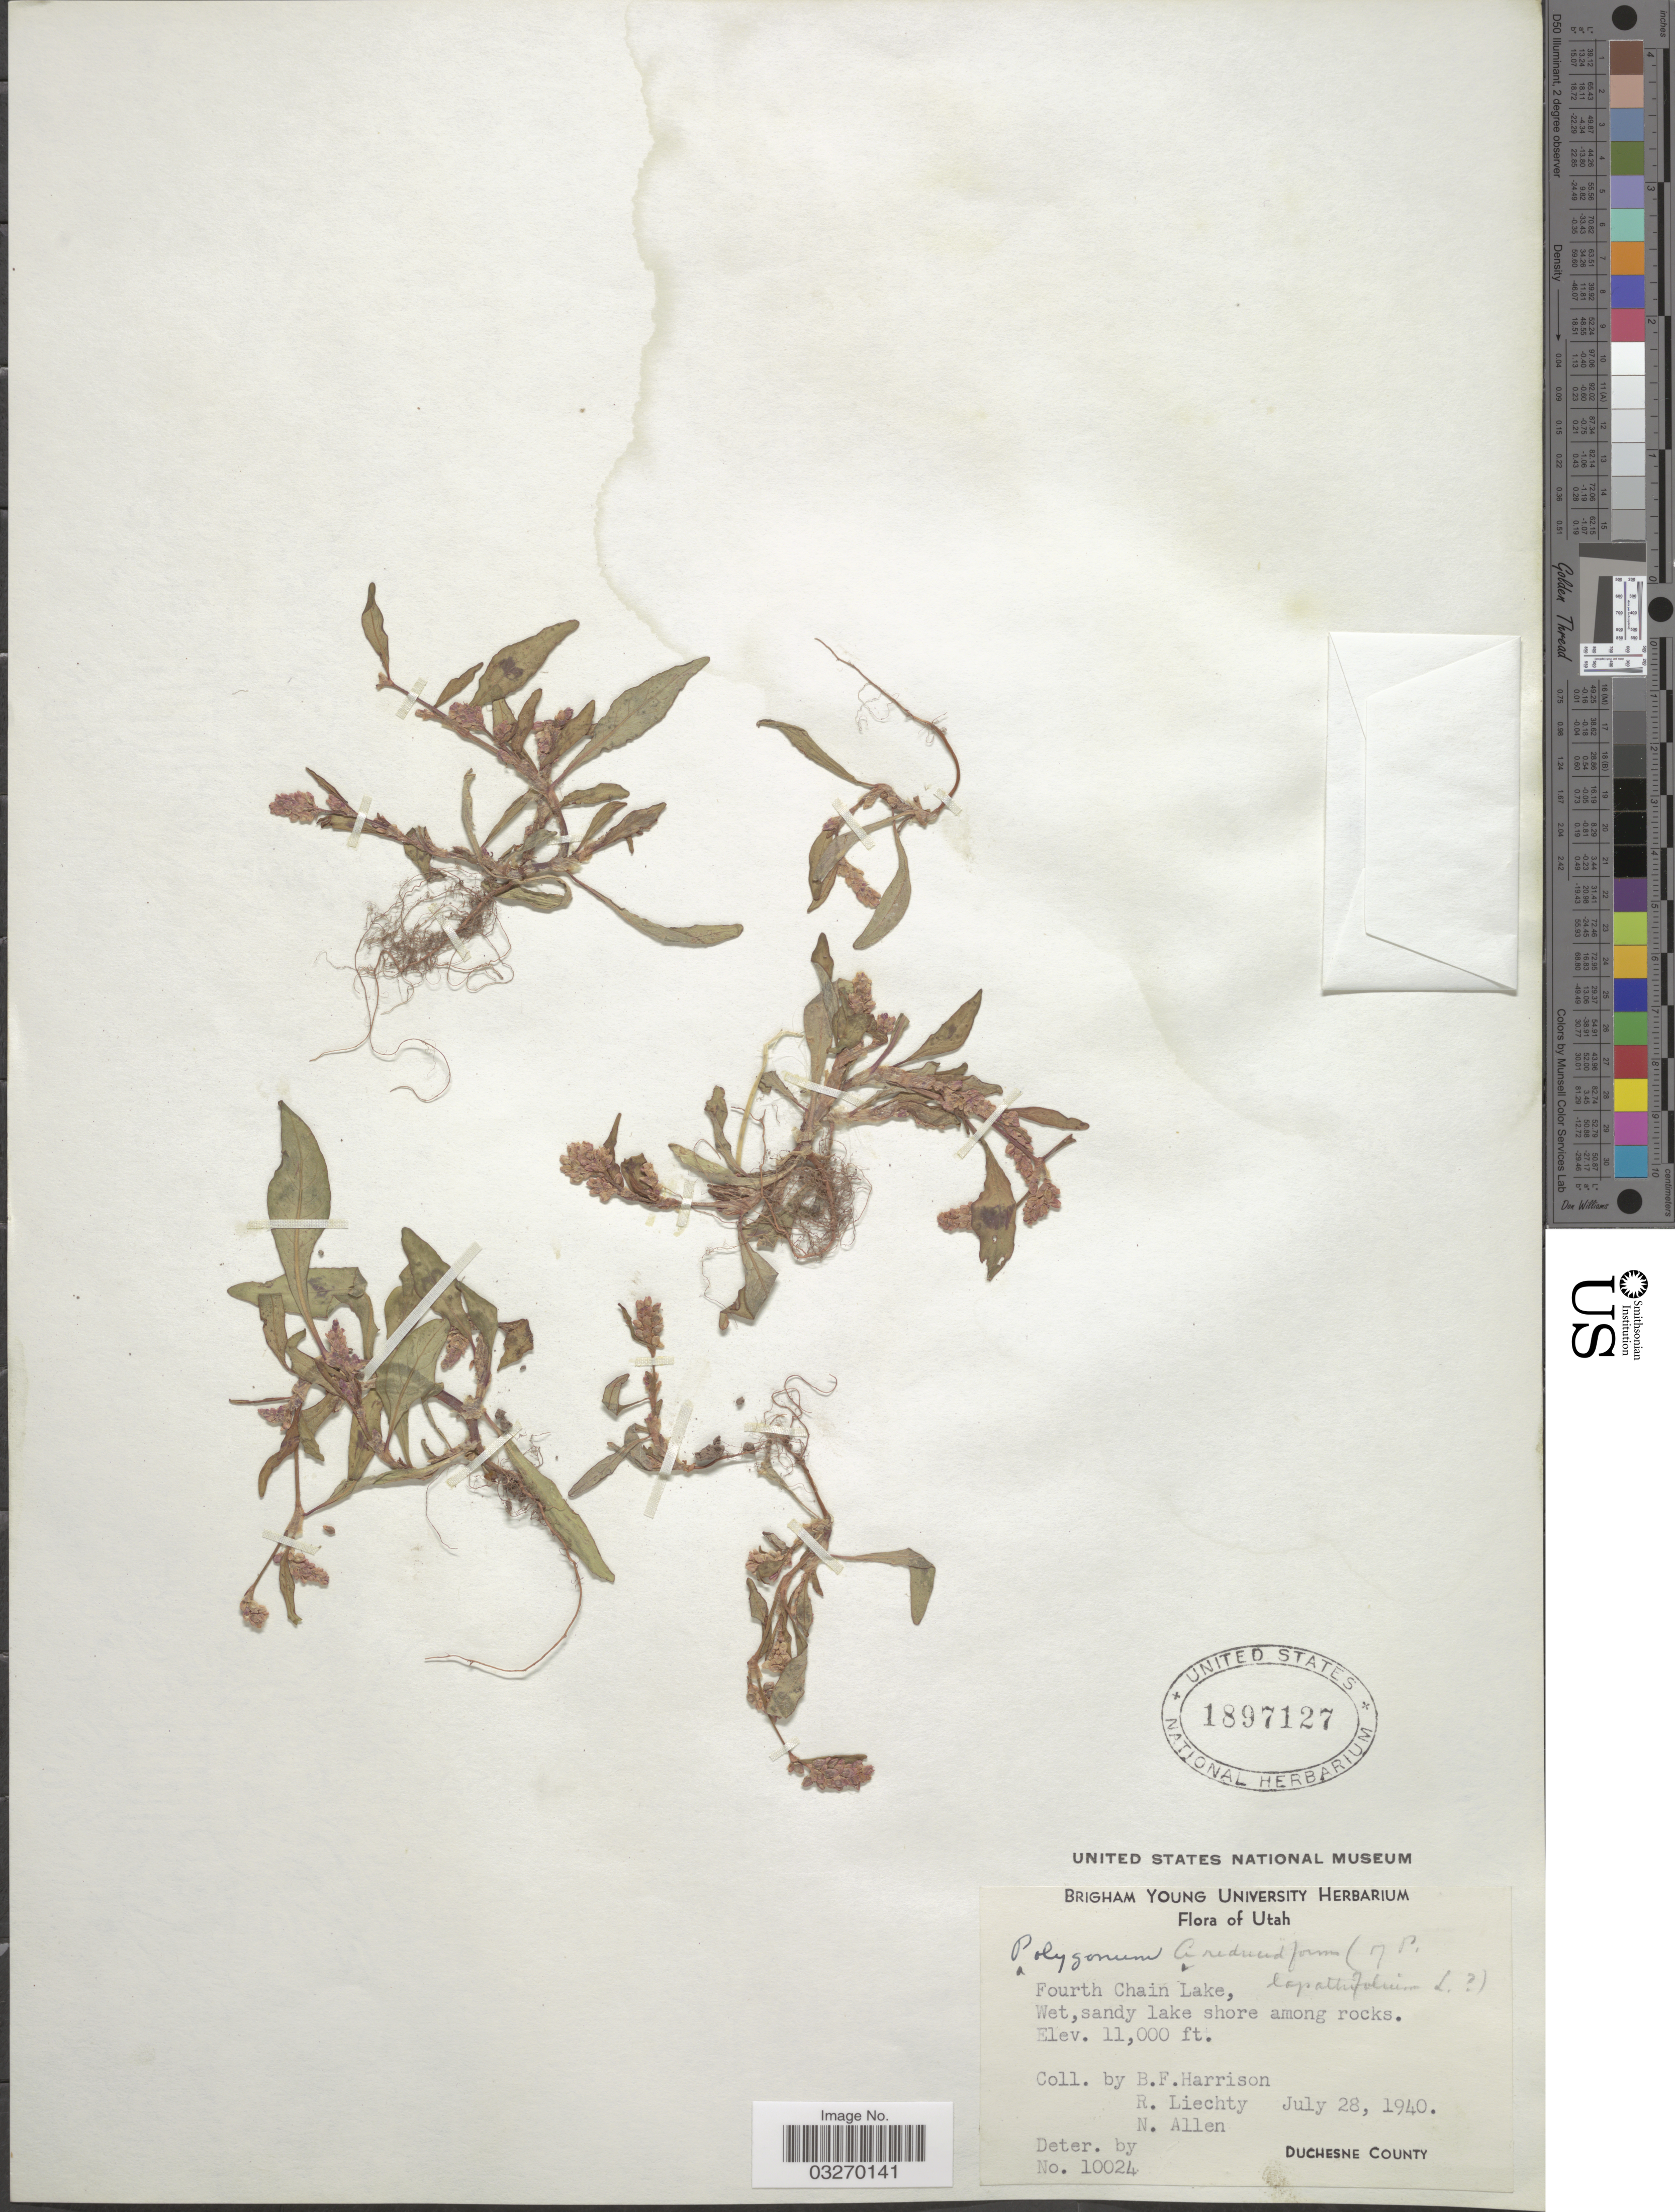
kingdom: Plantae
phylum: Tracheophyta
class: Magnoliopsida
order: Caryophyllales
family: Polygonaceae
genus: Persicaria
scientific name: Persicaria lapathifolia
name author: (L.) Delarbre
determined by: Atha, D. E.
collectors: B. F. Harrison, R. Liechty & N. Allen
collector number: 10024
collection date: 1940-07-28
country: United States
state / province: Utah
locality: Fourth Chain Lake.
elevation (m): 3353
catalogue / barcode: US 1897127